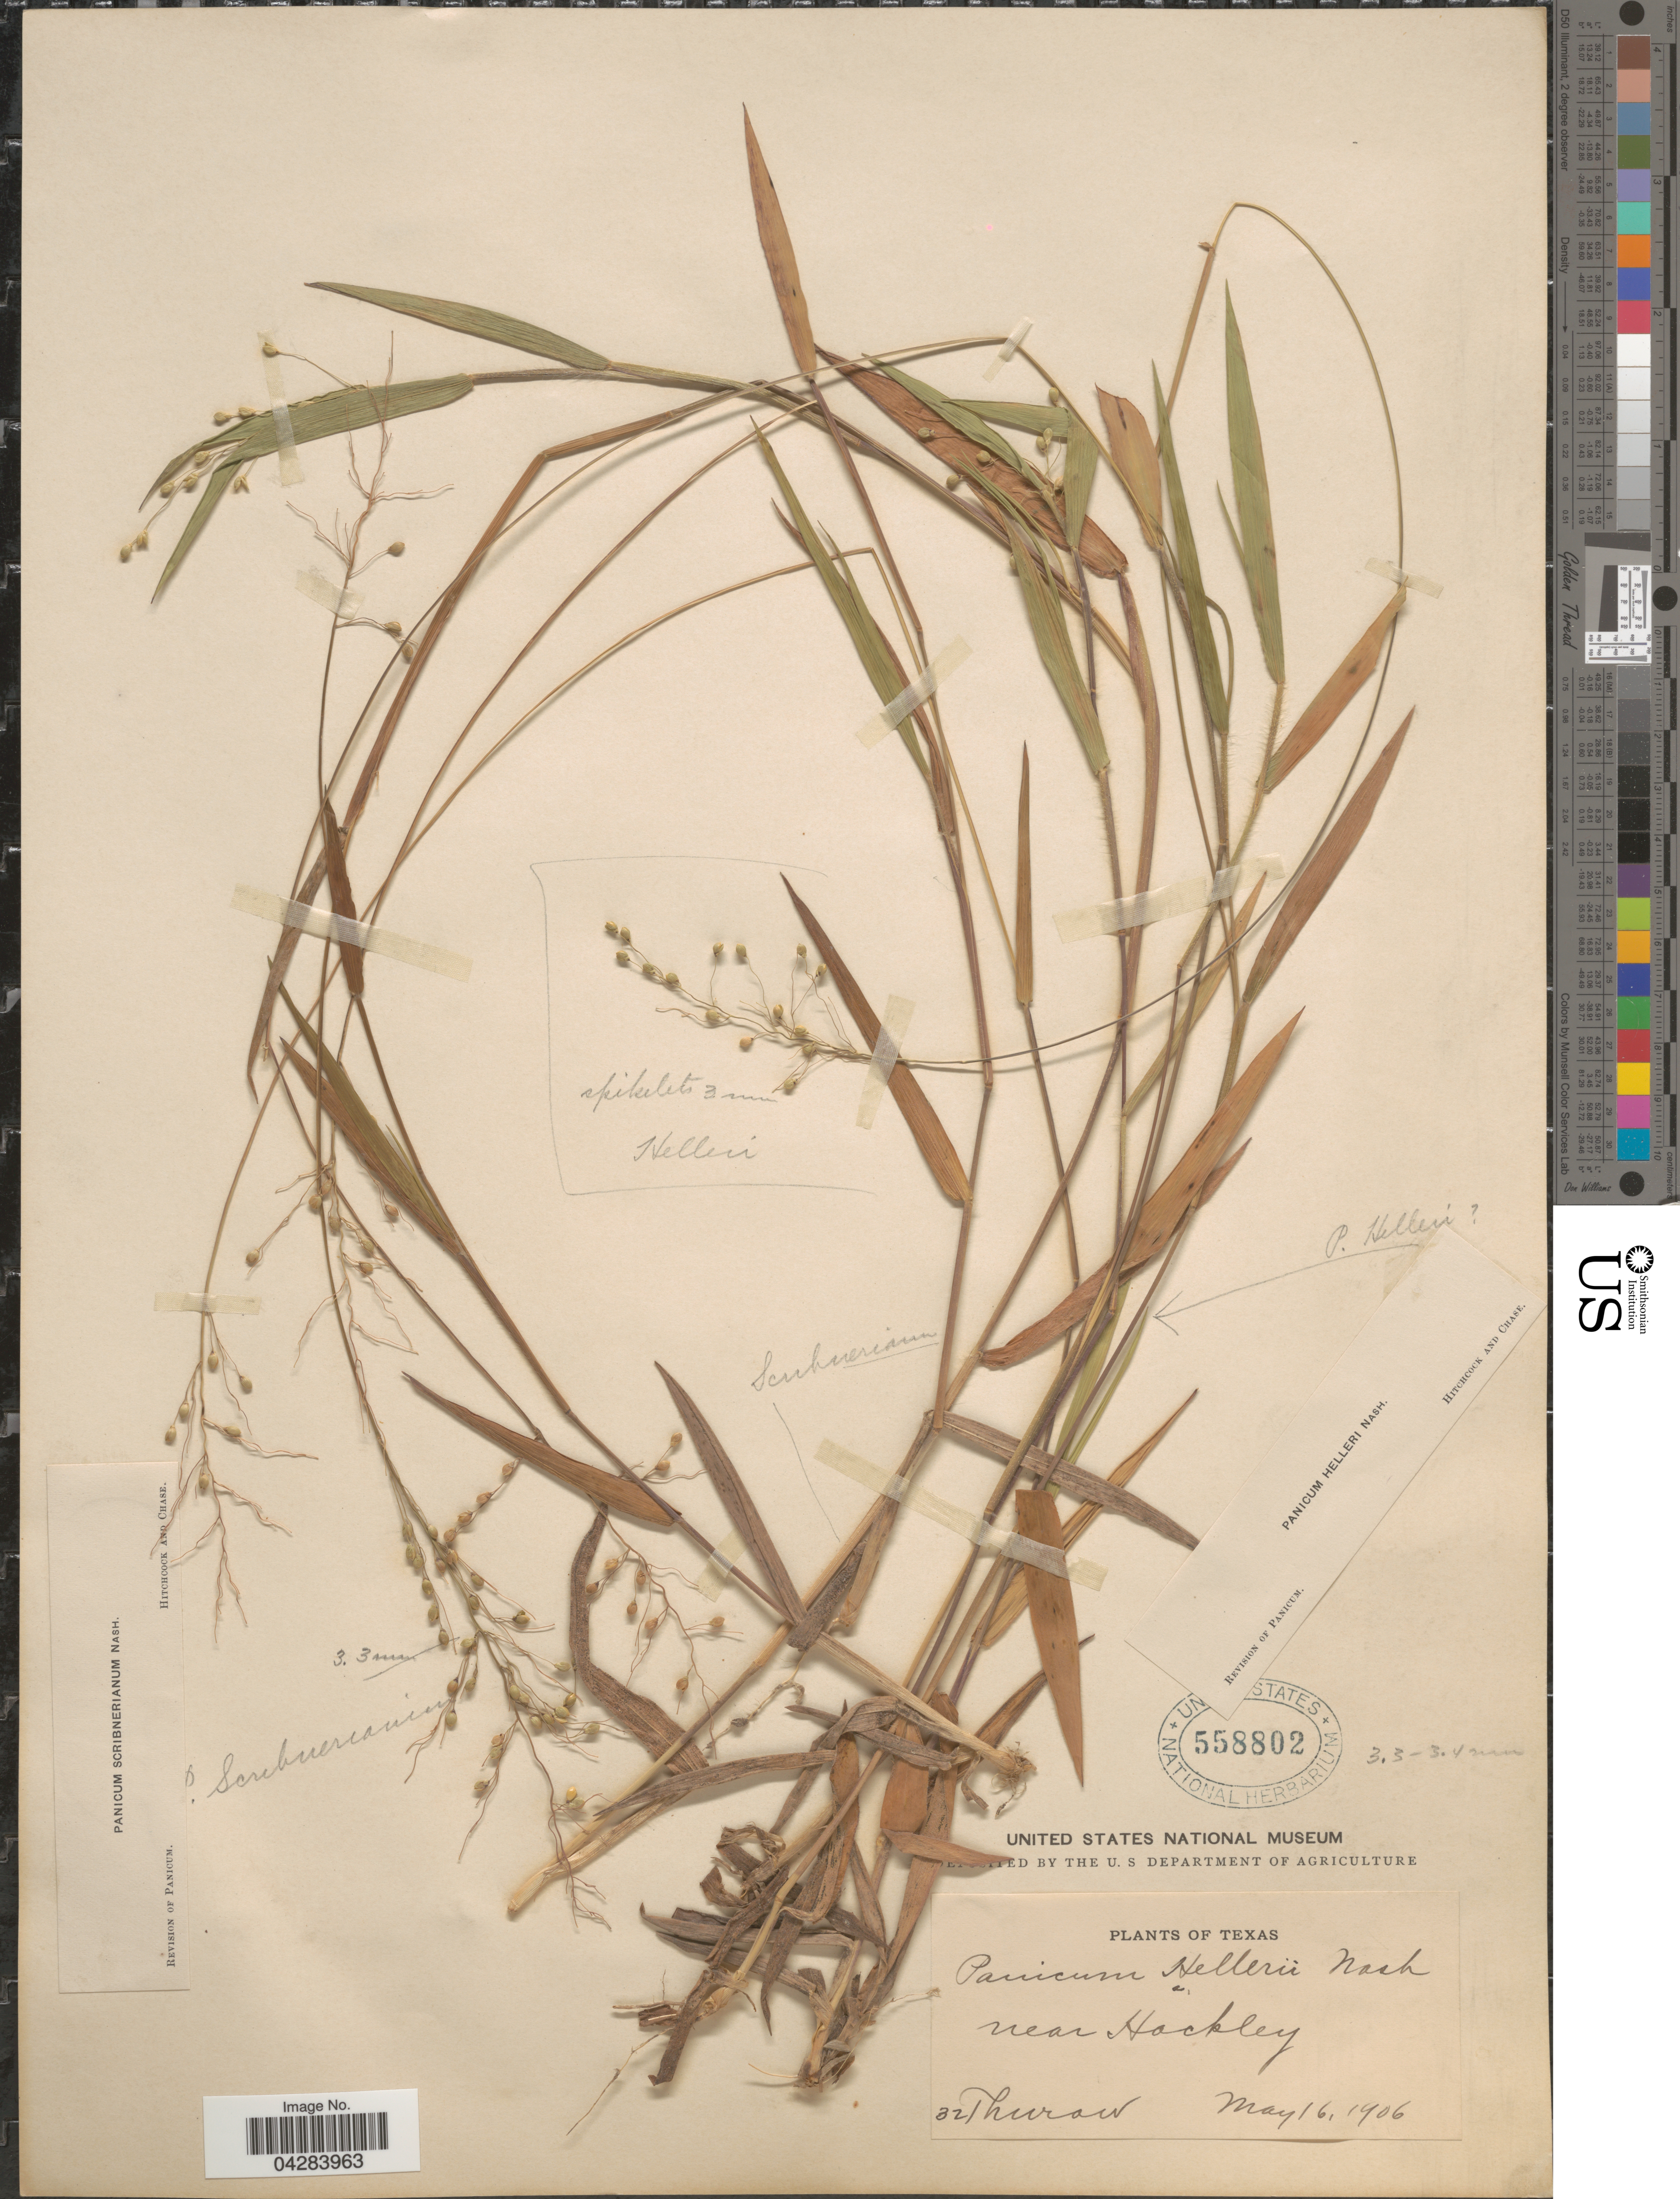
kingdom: Plantae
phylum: Tracheophyta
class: Liliopsida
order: Poales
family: Poaceae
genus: Dichanthelium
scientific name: Dichanthelium oligosanthes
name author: (Schult.) Gould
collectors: Thurow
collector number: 32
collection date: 1906-05-16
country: United States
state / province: Texas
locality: Near Hockley.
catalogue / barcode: US 558802